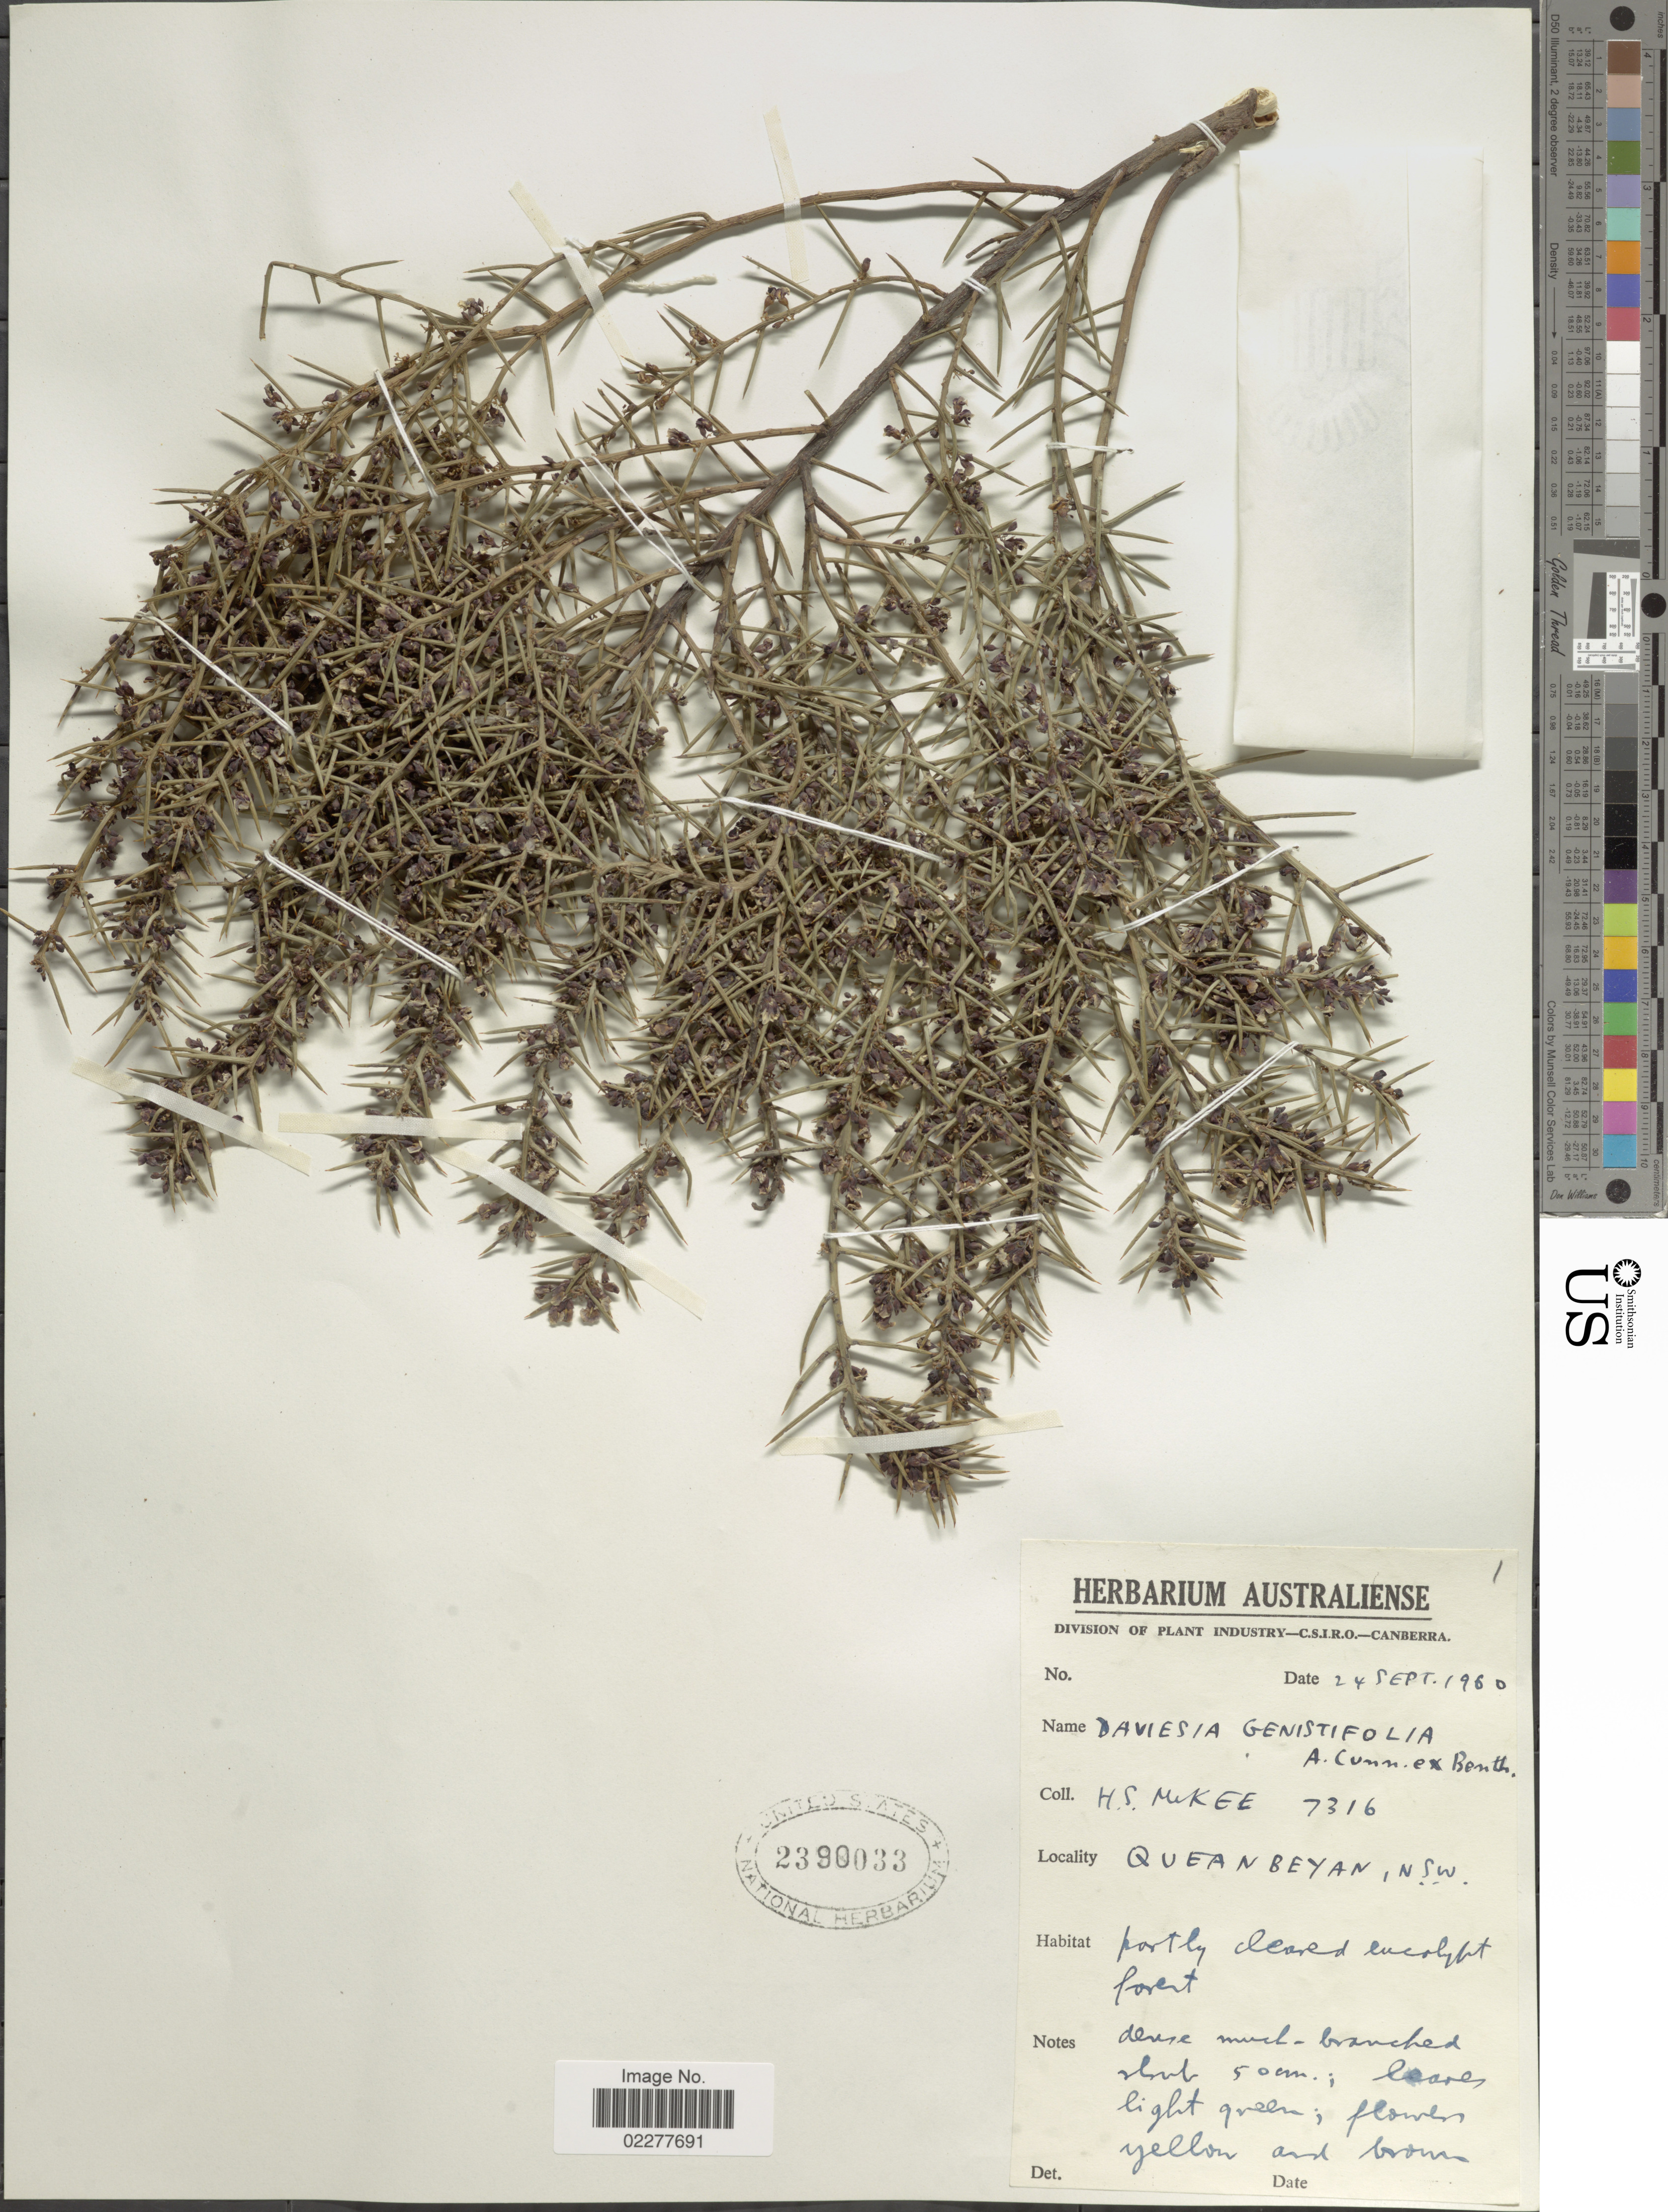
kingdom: Plantae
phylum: Tracheophyta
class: Magnoliopsida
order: Fabales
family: Fabaceae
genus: Daviesia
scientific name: Daviesia genistifolia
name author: A. Cunn. ex Benth.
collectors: Mukee, H.S.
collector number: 7316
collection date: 1960-09-24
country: Australia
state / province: New South Wales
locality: Queanbeyan, N.S.W.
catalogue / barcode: US 2390033